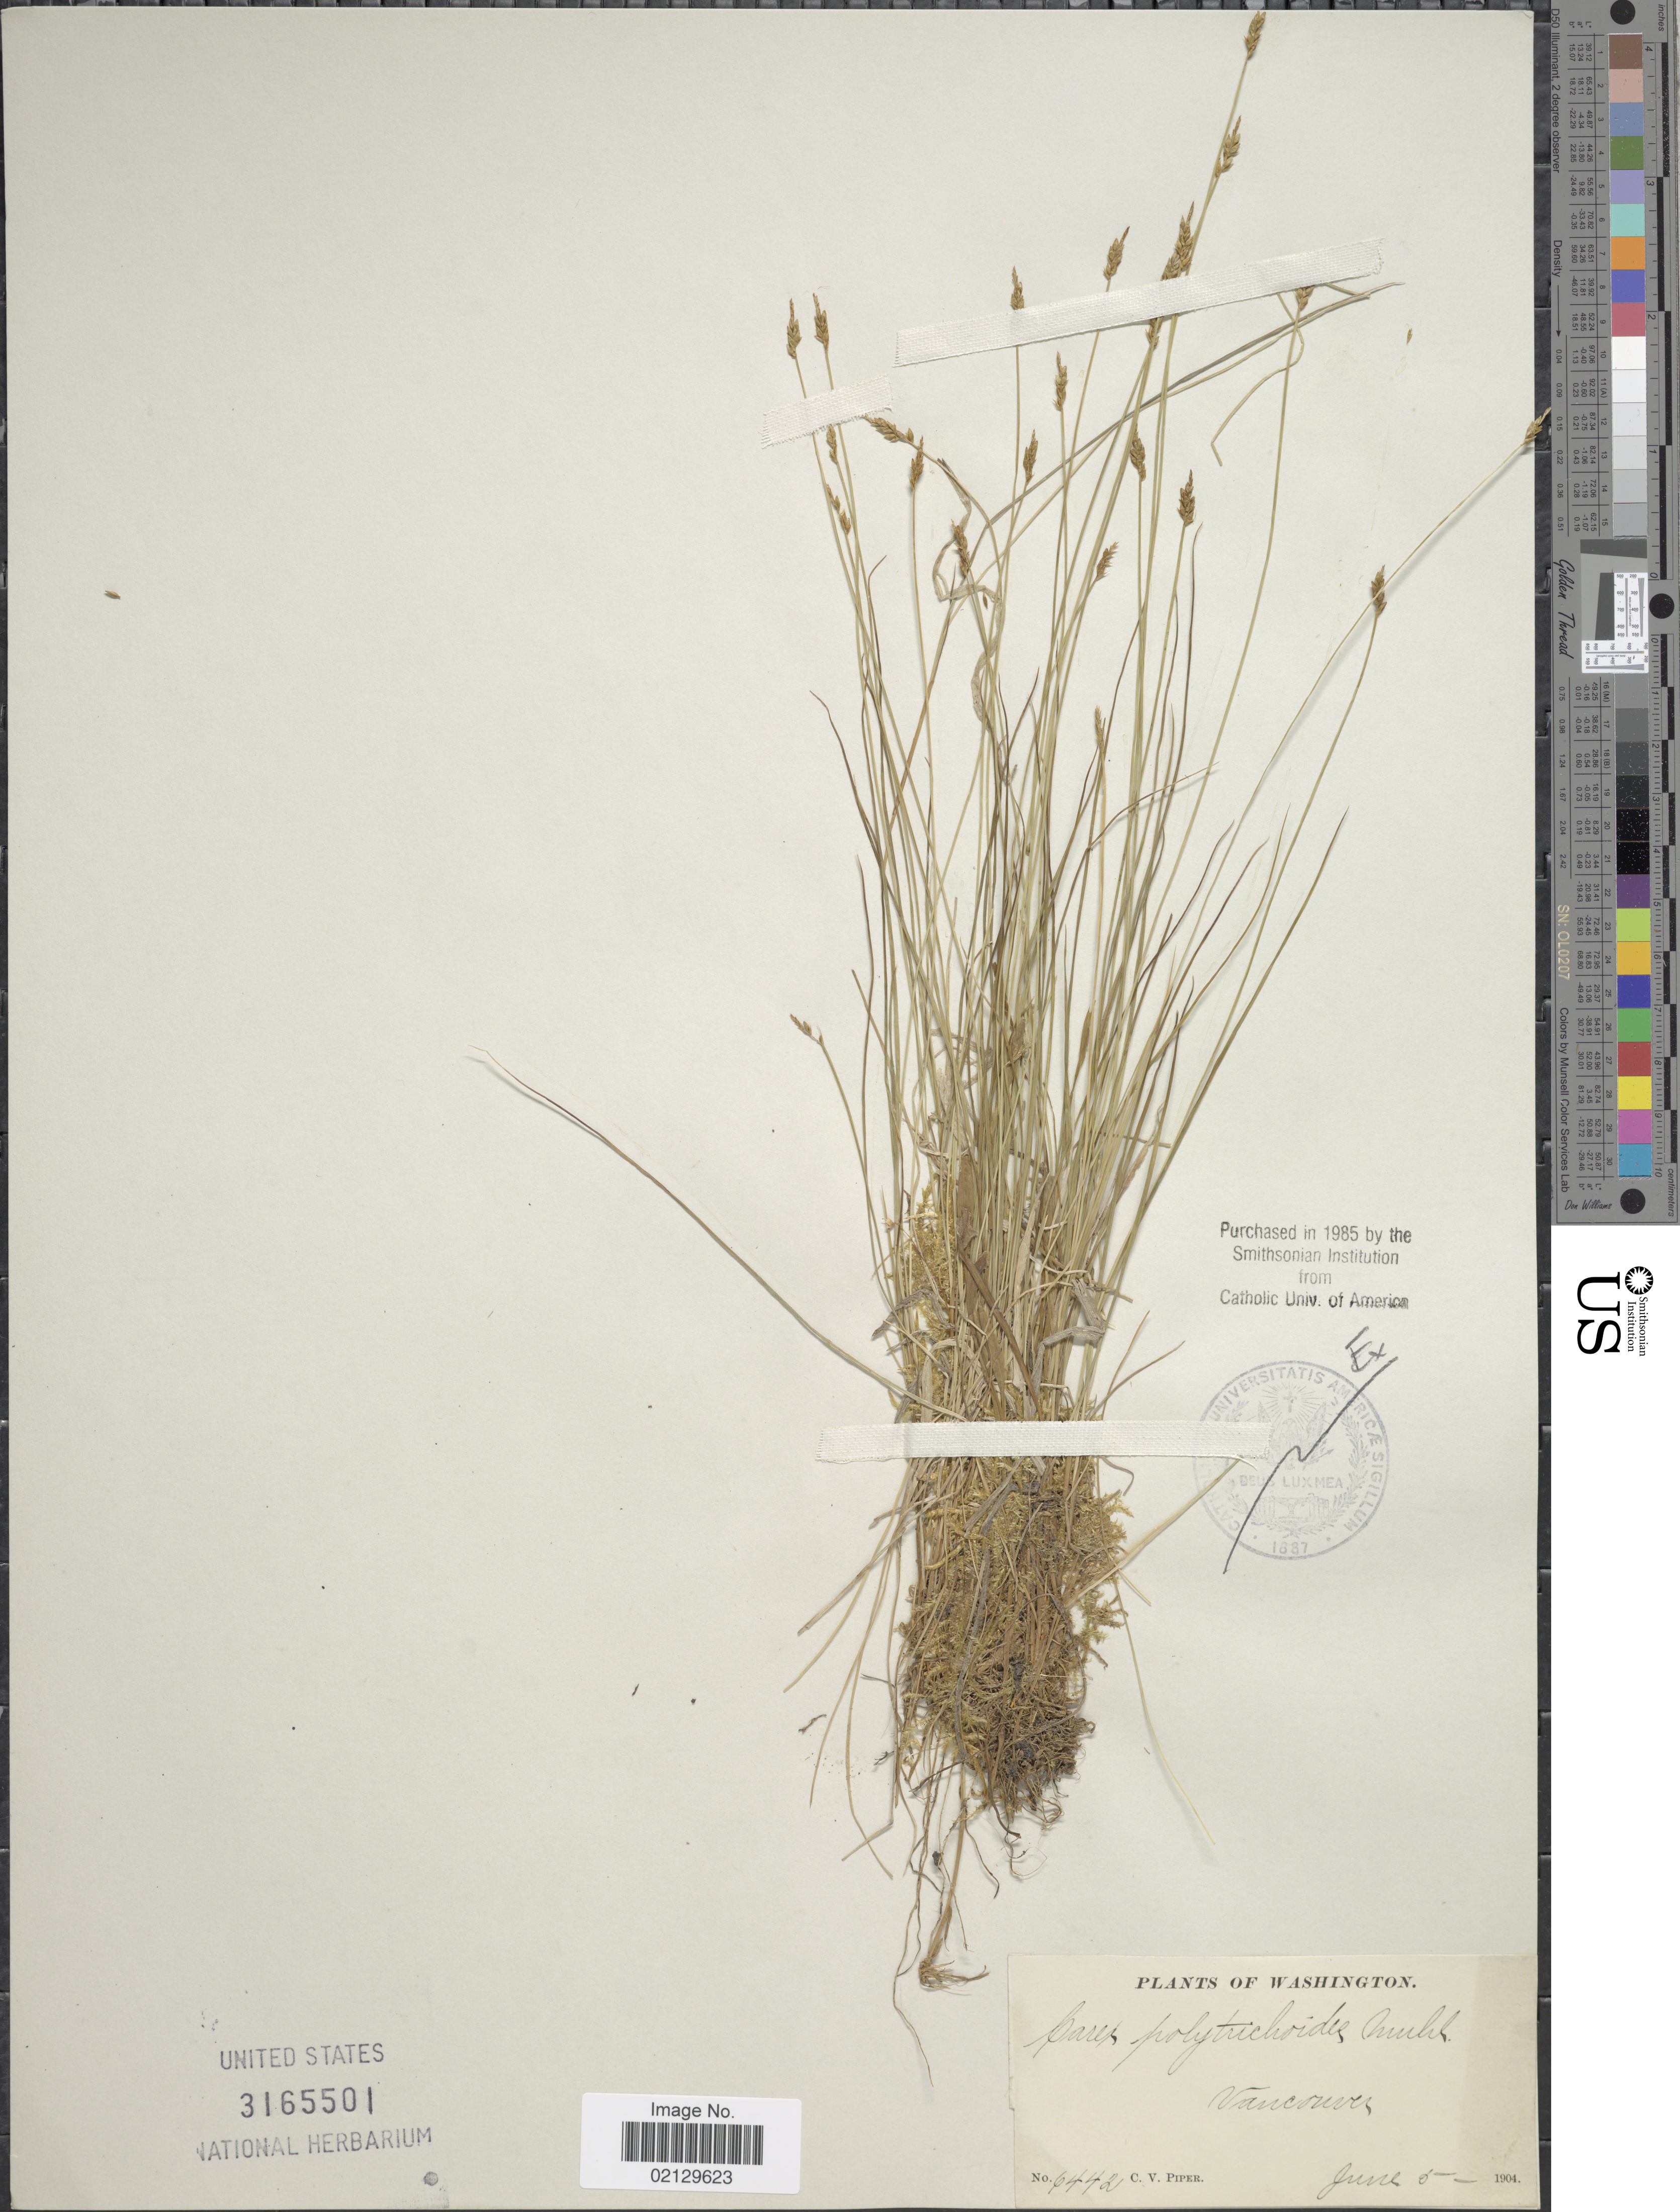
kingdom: Plantae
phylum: Tracheophyta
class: Liliopsida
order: Poales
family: Cyperaceae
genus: Carex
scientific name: Carex leptalea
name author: Wahlenb.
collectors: C. V. Piper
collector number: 6442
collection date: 1904-06-05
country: Canada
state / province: British Columbia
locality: Washington, Vancouver.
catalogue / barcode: US 3165501